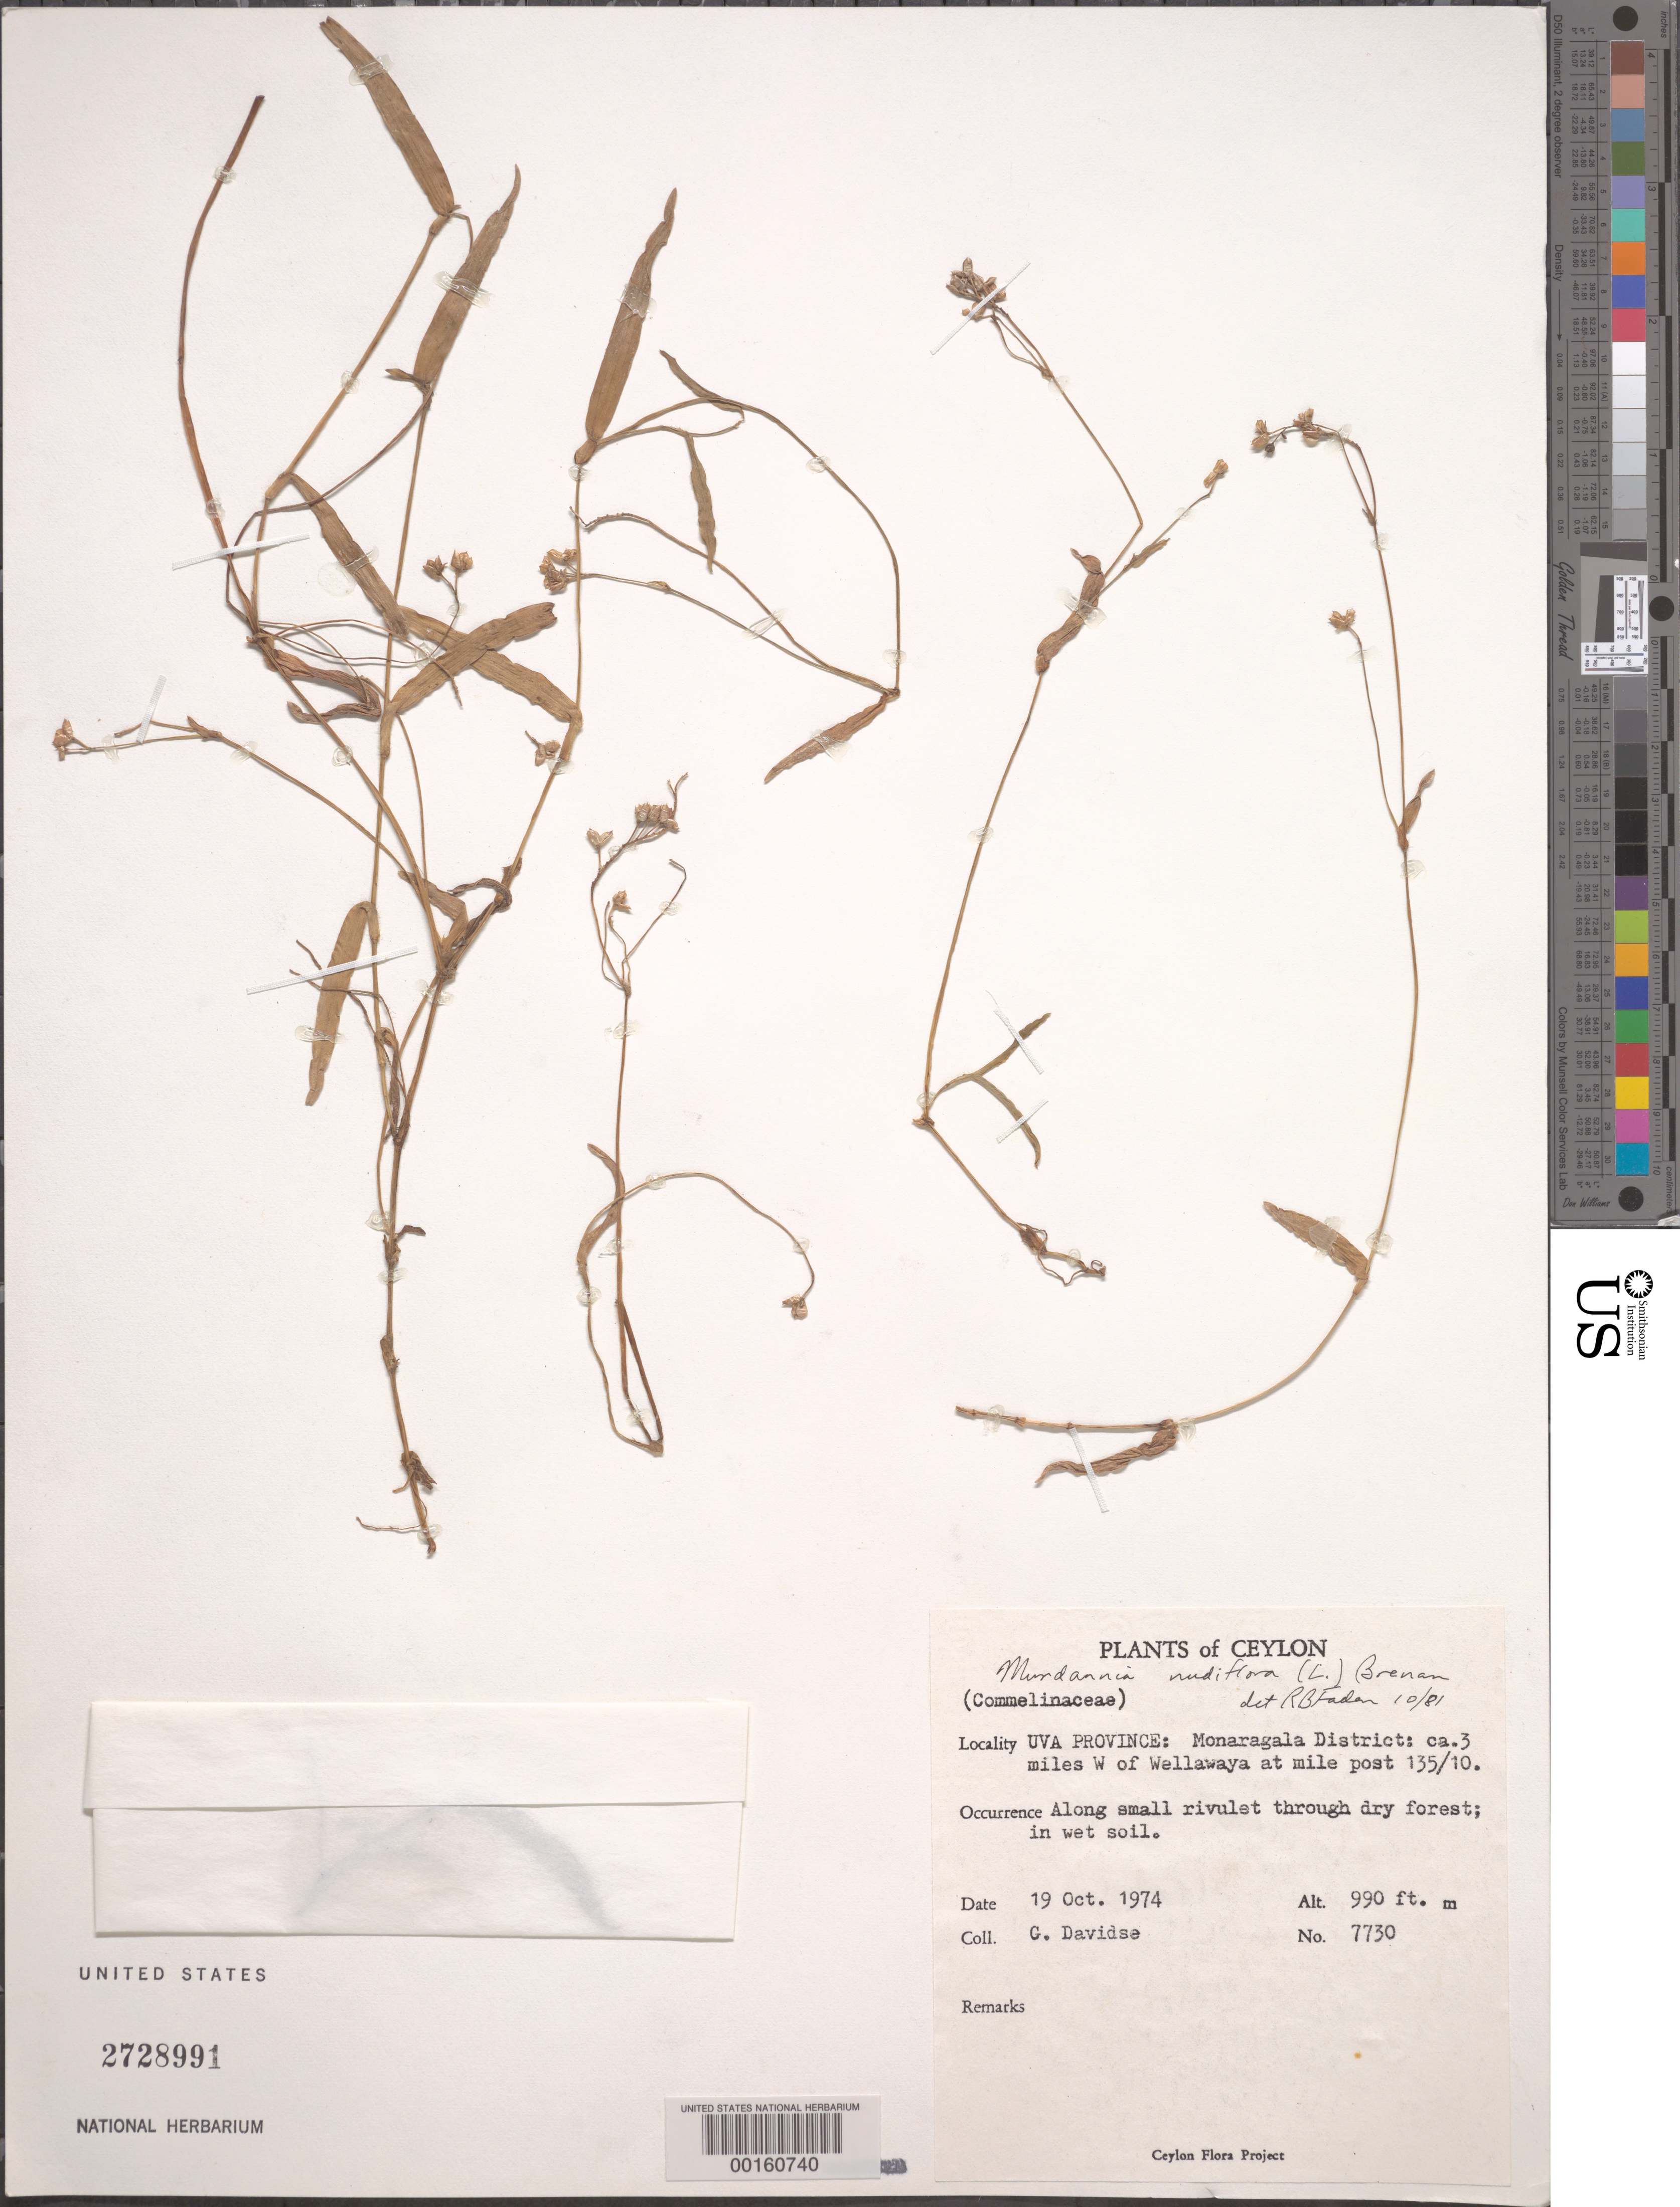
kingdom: Plantae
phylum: Tracheophyta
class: Liliopsida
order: Commelinales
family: Commelinaceae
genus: Murdannia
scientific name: Murdannia nudiflora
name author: (L.) Brenan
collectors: G. Davidse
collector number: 7730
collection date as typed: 19 Oct 1974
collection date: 1974-10-19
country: Sri Lanka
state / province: Uva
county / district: Monaragala Dist.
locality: W of wellawaya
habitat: Along rivulet in wet soil, forest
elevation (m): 302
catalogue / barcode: US 2728991